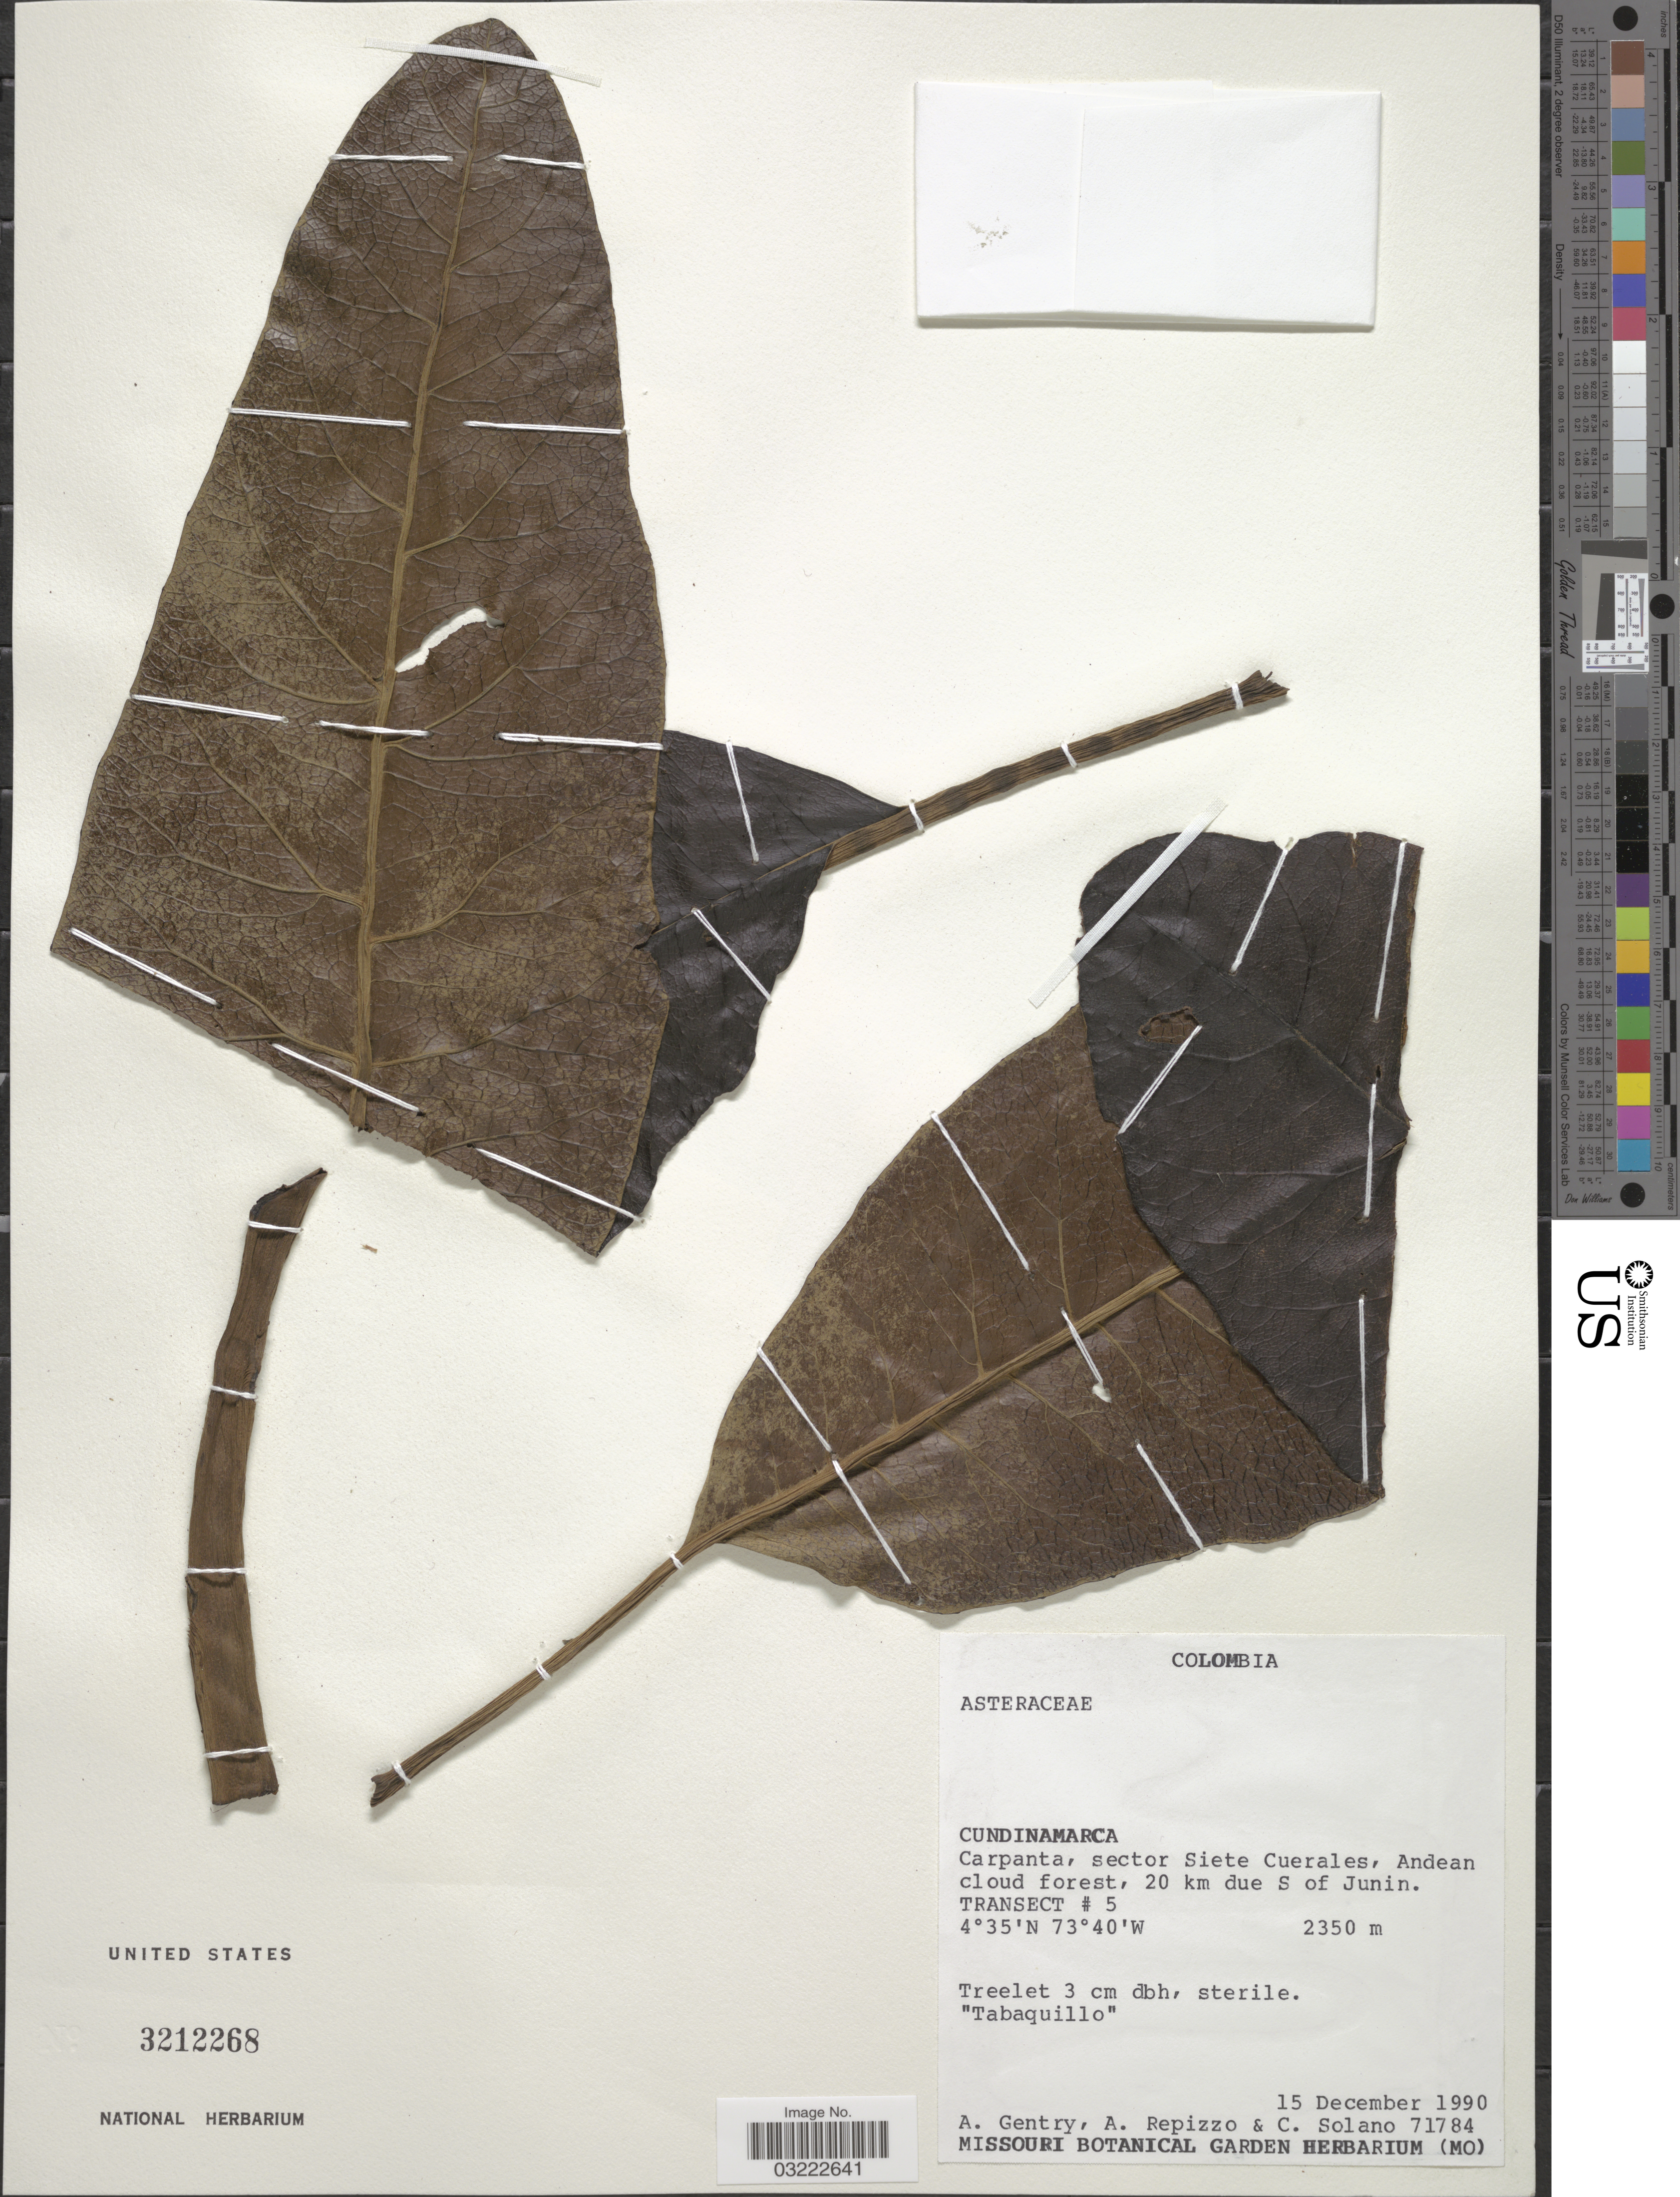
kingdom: Plantae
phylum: Tracheophyta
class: Magnoliopsida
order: Asterales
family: Asteraceae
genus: Paragynoxys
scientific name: Paragynoxys sp.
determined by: Ávila, F. A.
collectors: A. H. Gentry, A. Repizzo & C. Solano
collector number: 71784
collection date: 1990-12-15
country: Colombia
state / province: Cundinamarca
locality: Carpanta, sector Siete Cuerales, Andean cloud forest, 20 km due S of Junin. Transect #5.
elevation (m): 2350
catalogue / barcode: US 3212268